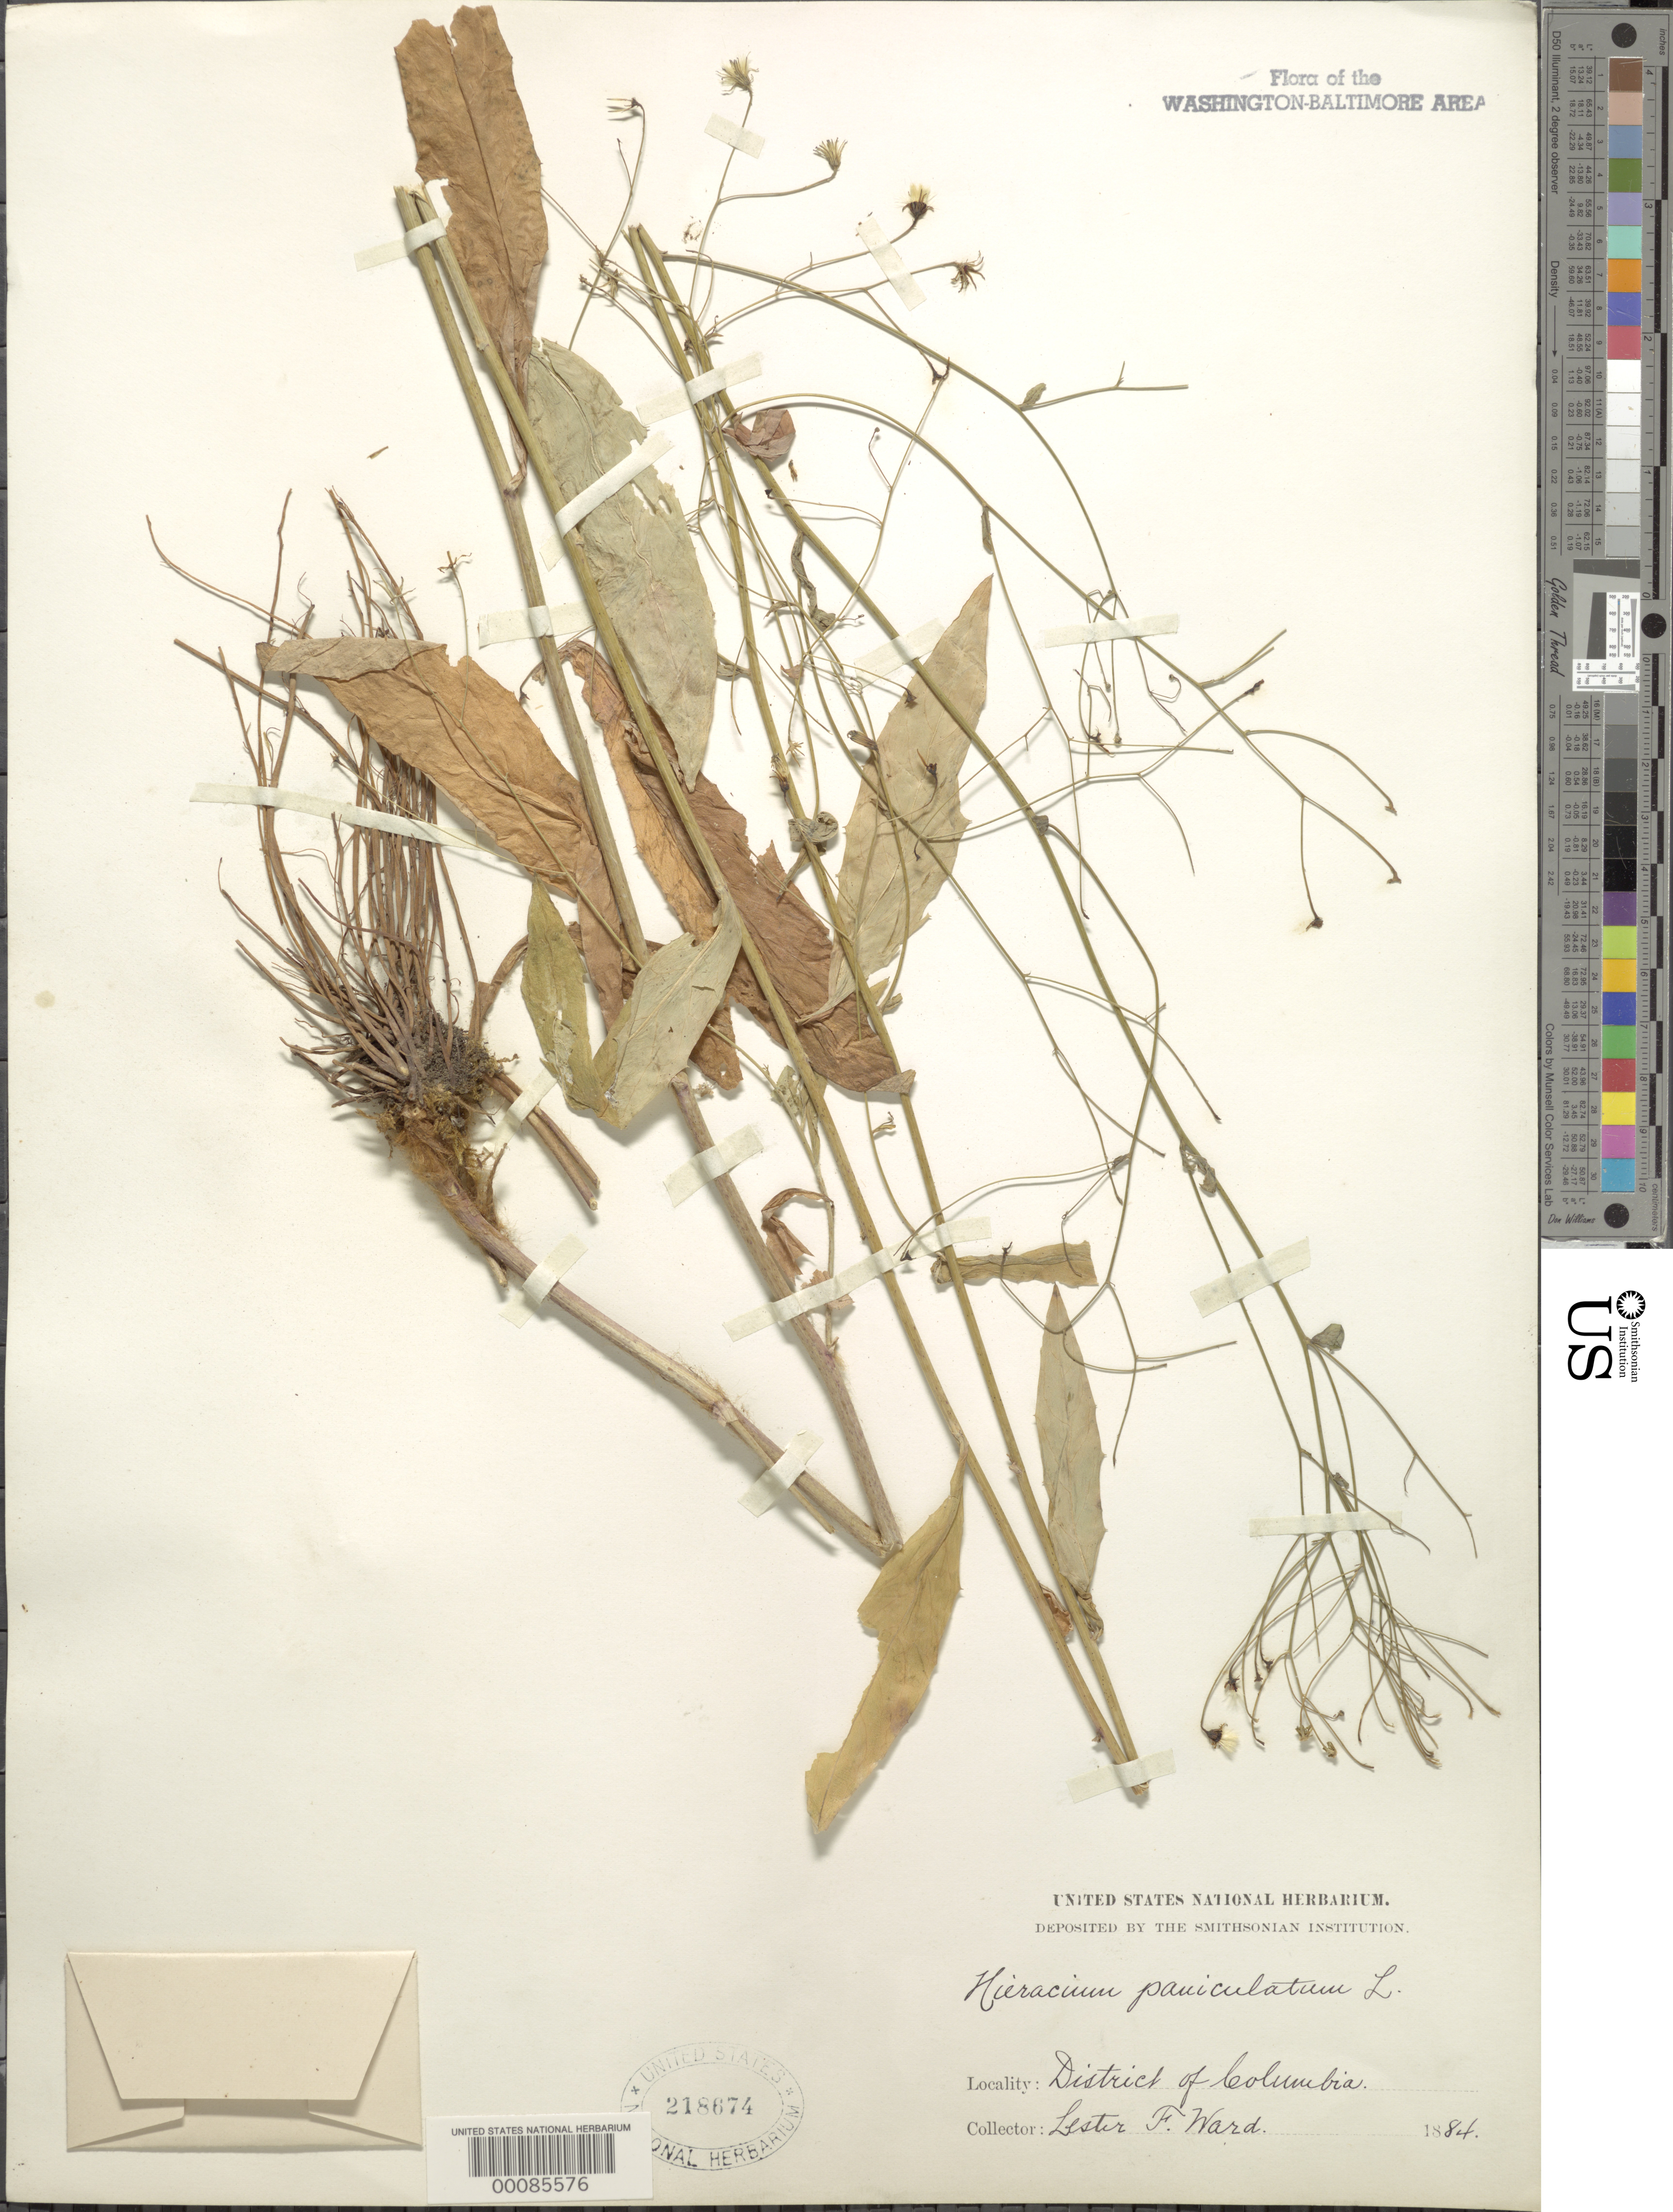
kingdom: Plantae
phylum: Tracheophyta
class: Magnoliopsida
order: Asterales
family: Asteraceae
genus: Hieracium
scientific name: Hieracium paniculatum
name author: L.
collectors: L. F. Ward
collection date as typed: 1884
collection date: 1884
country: United States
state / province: District of Columbia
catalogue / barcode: US 218674